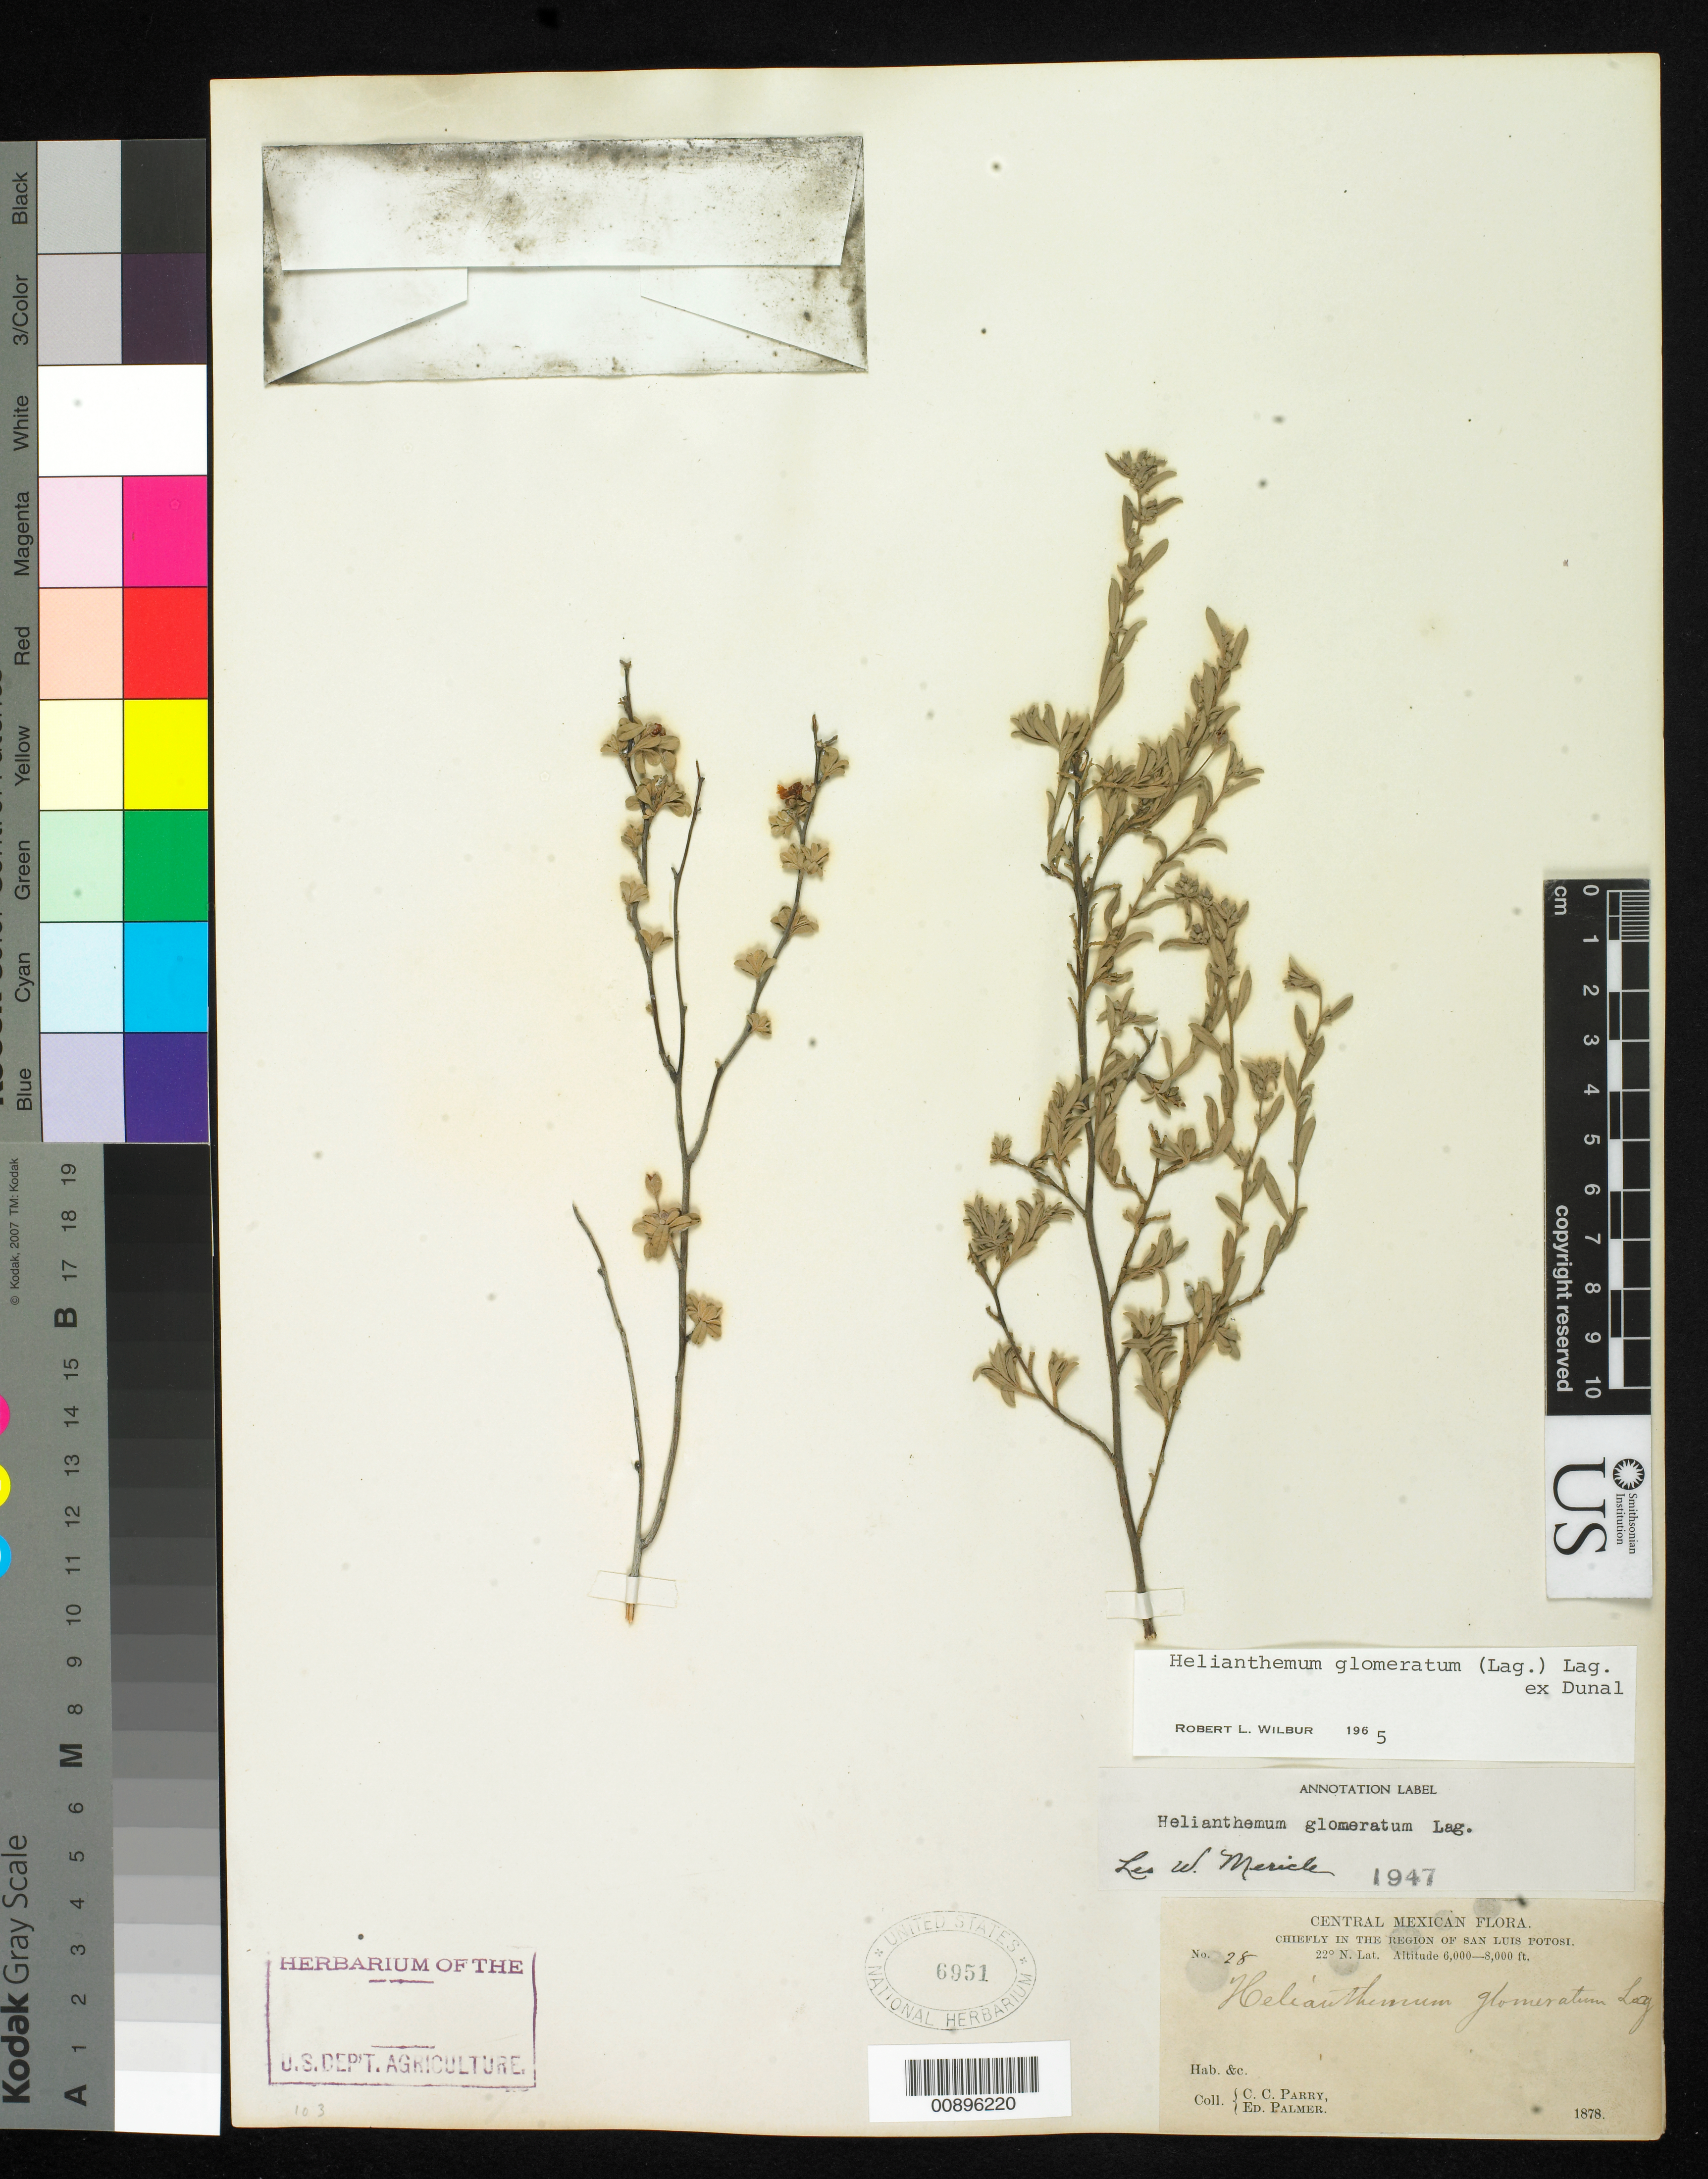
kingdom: Plantae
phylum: Tracheophyta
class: Magnoliopsida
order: Malvales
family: Cistaceae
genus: Helianthemum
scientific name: Helianthemum glomeratum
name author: (Lag.) Lag. ex Dunal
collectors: C. C. Parry & E. Palmer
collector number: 28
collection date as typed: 1878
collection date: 1878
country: Mexico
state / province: San Luis Potosí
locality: Chiefly in the region of San Luis Potosí.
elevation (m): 1829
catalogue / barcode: US 6951